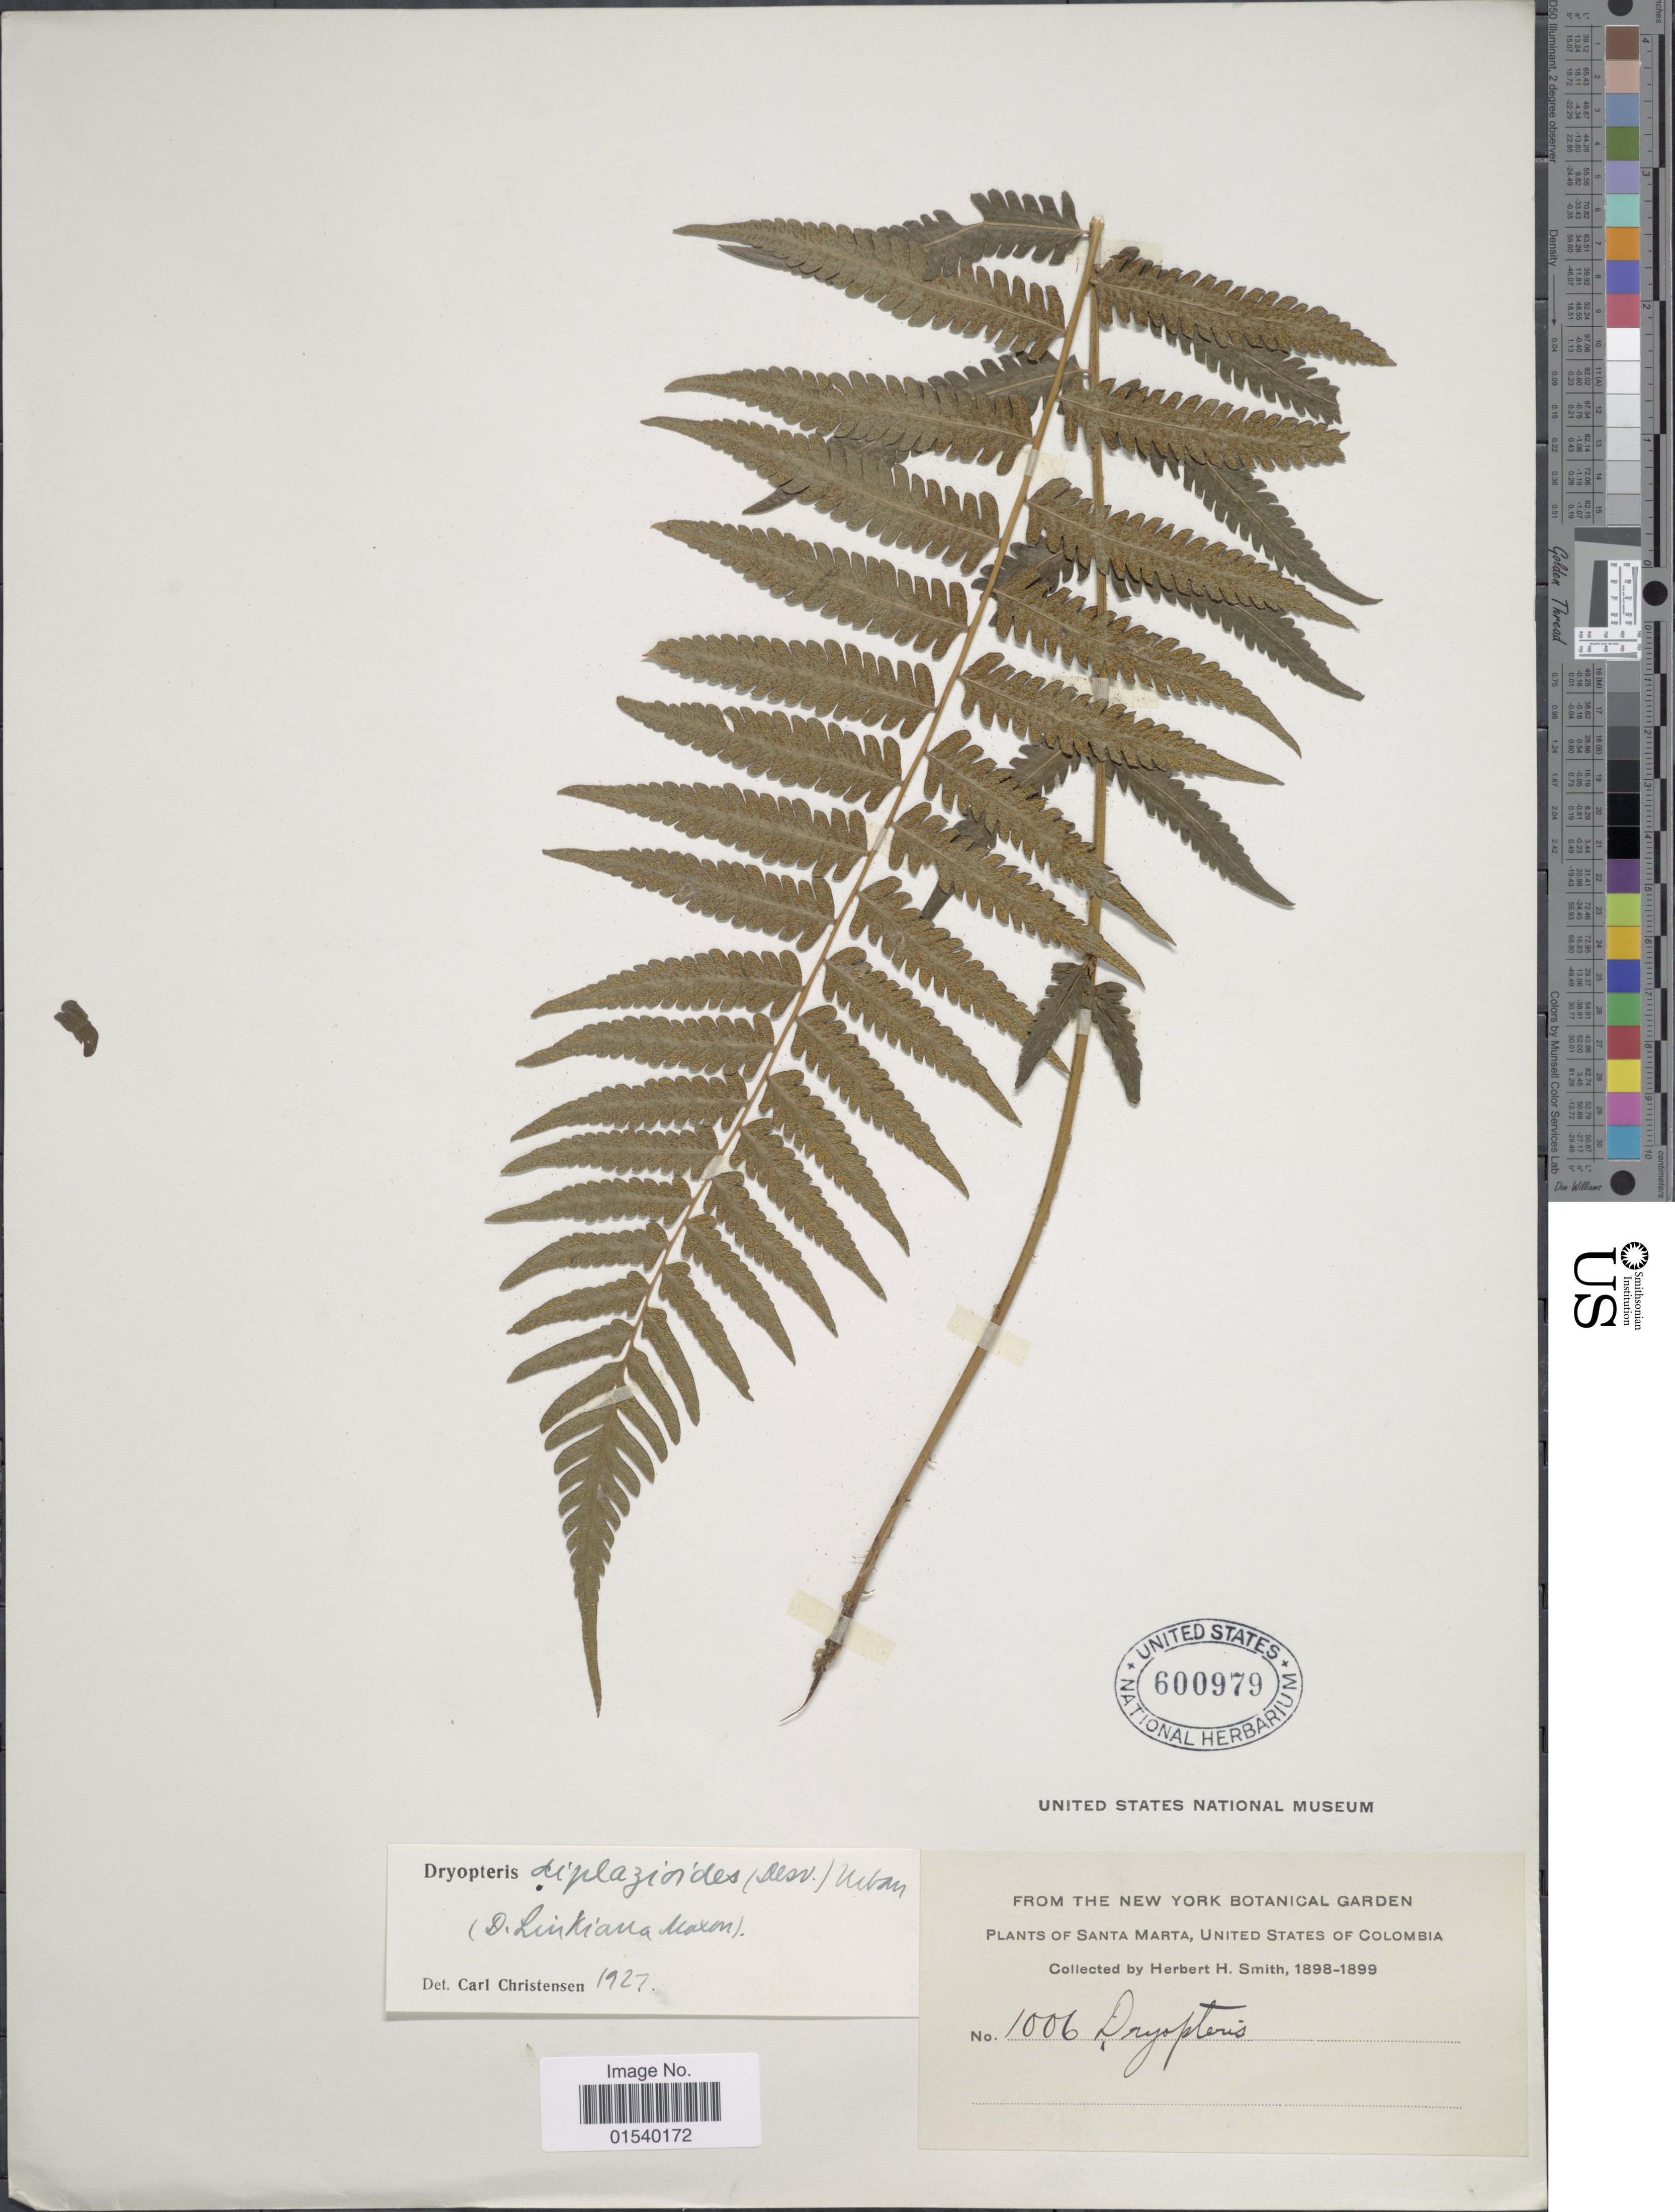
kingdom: Plantae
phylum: Tracheophyta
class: Polypodiopsida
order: Polypodiales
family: Thelypteridaceae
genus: Amauropelta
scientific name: Amauropelta linkiana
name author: (C. Presl) Pic. Serm.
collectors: Herbert H. Smith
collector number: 1006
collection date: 1898/1899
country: Colombia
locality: Santa Marta, United States of Colombia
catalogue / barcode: US 600979